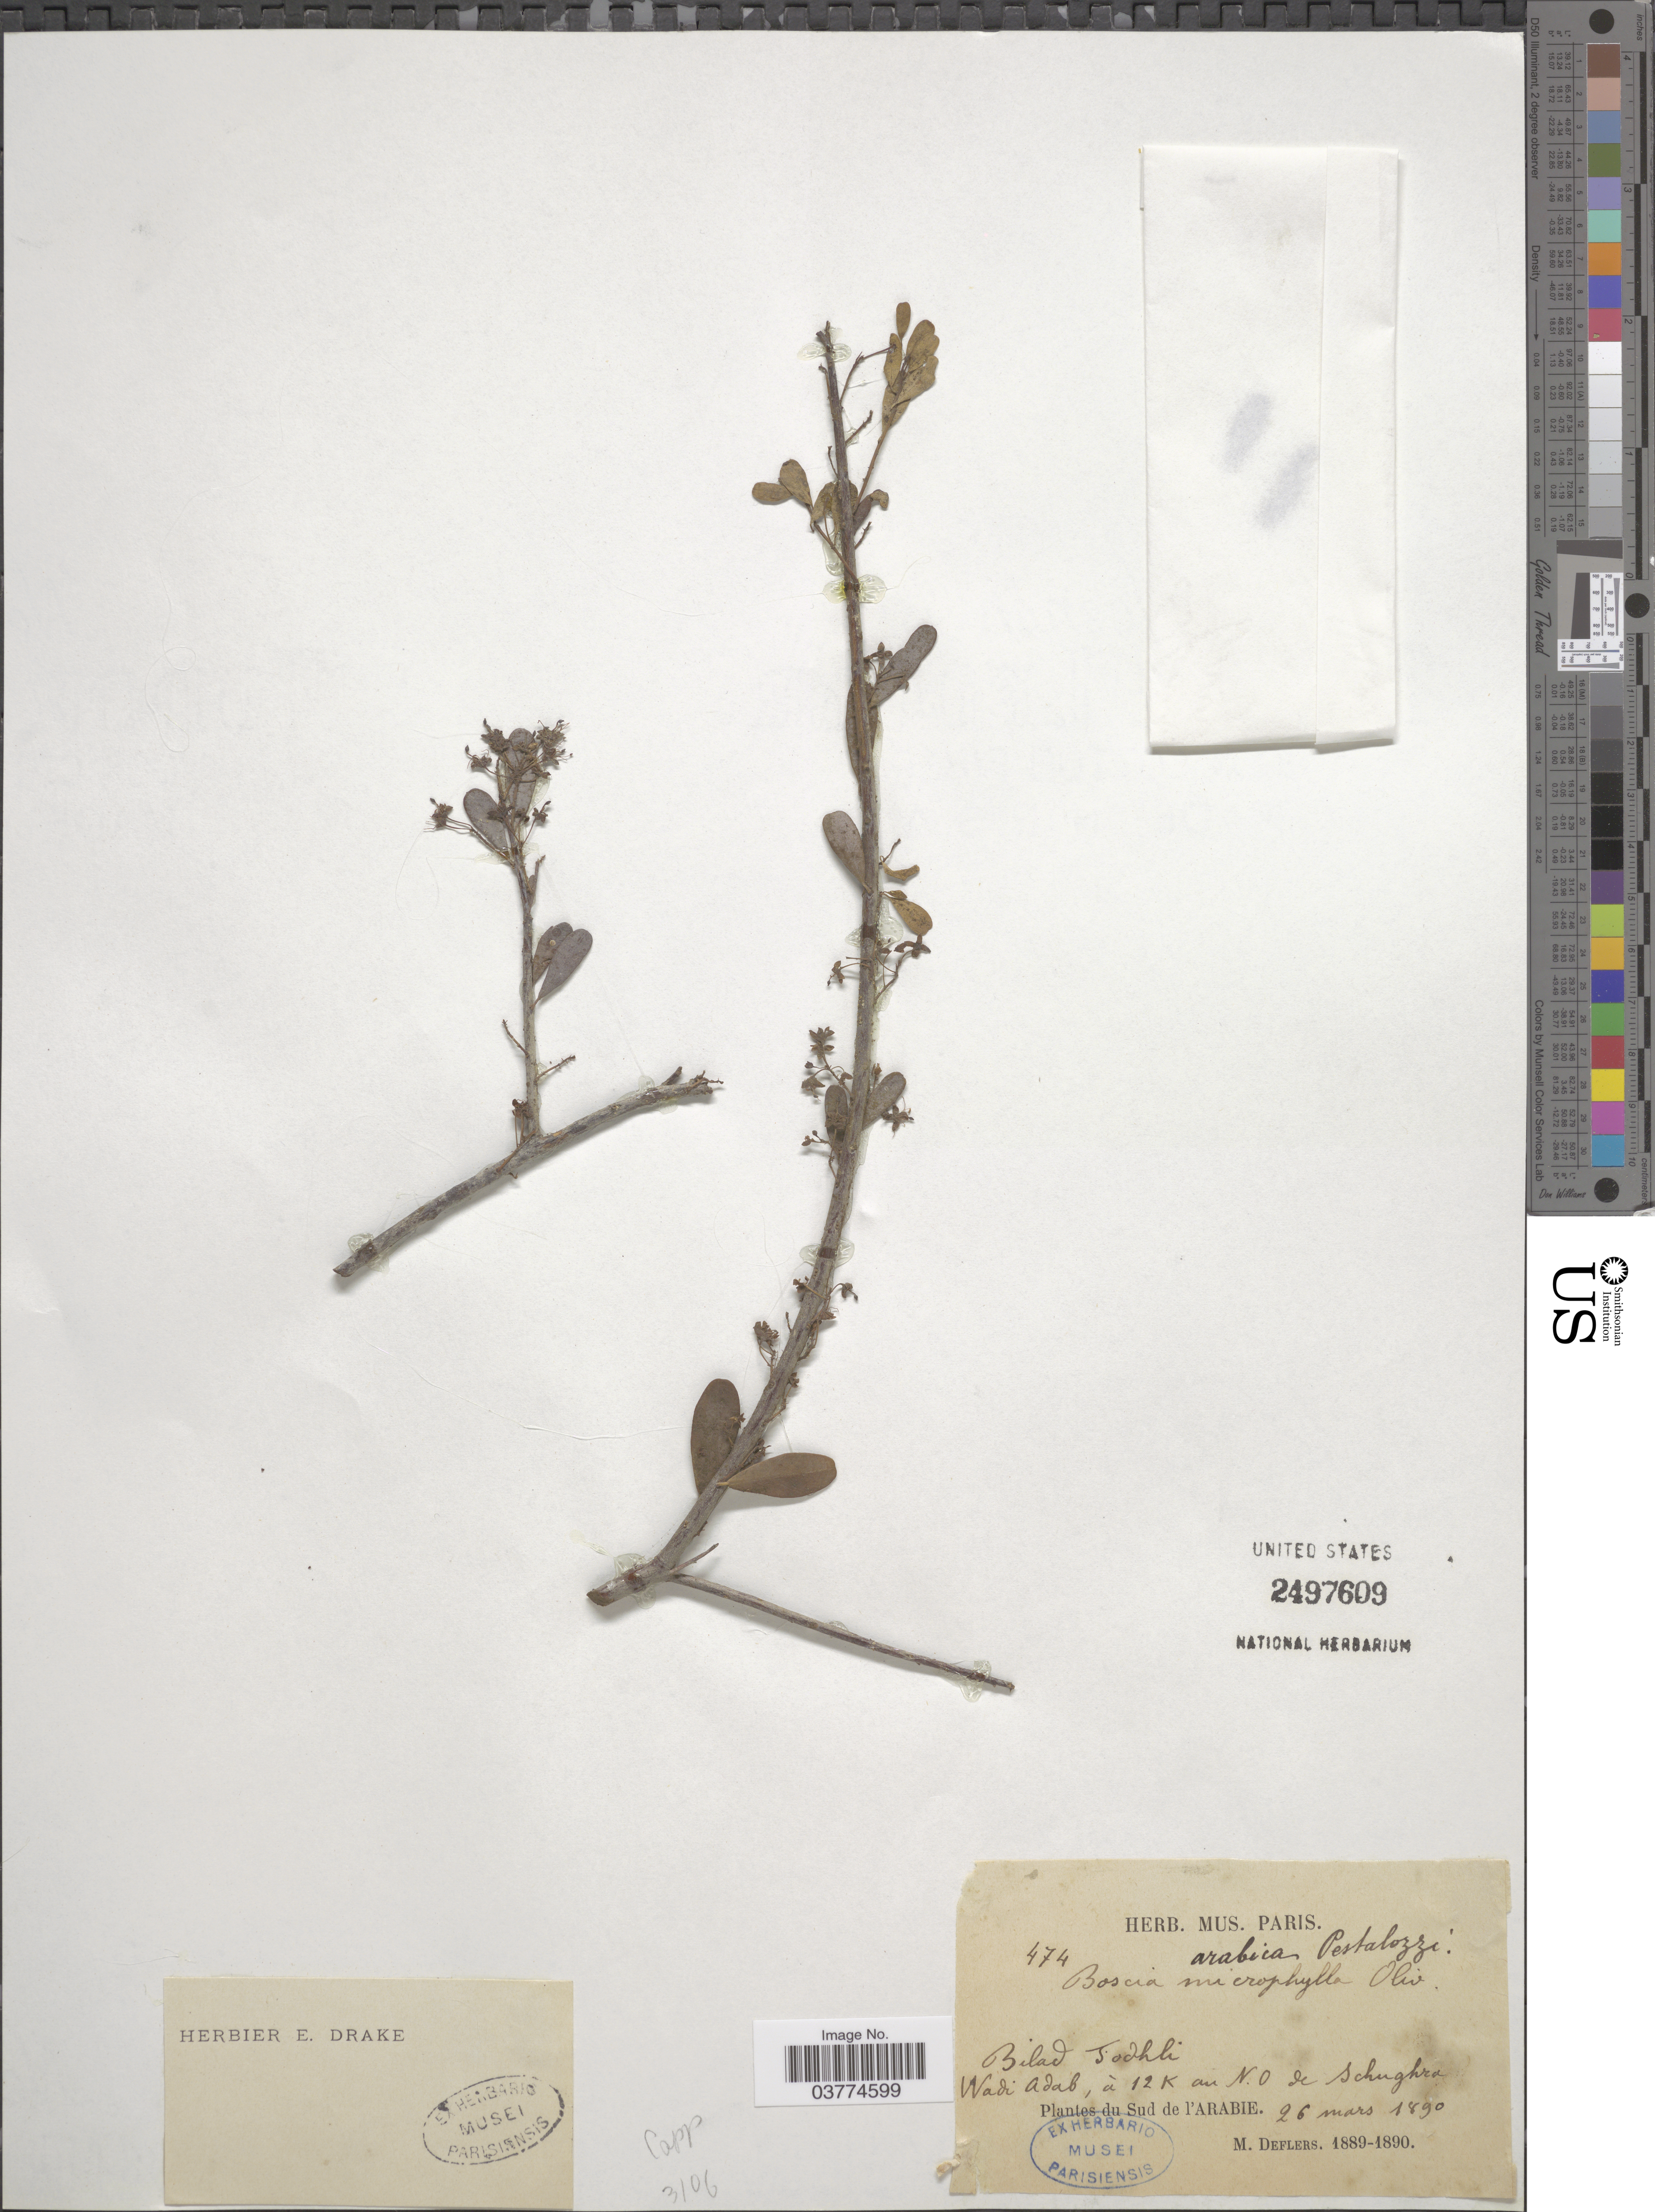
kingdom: Plantae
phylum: Tracheophyta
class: Magnoliopsida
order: Brassicales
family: Capparaceae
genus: Boscia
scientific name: Boscia arabica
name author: Pestal.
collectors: M. Deflers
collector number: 474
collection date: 1890-03-26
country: Yemen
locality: Bilad Todhli. Wadi Adab, à 12 K au N.O. de Schughra. Sud de l'Arabie.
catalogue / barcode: US 2497609